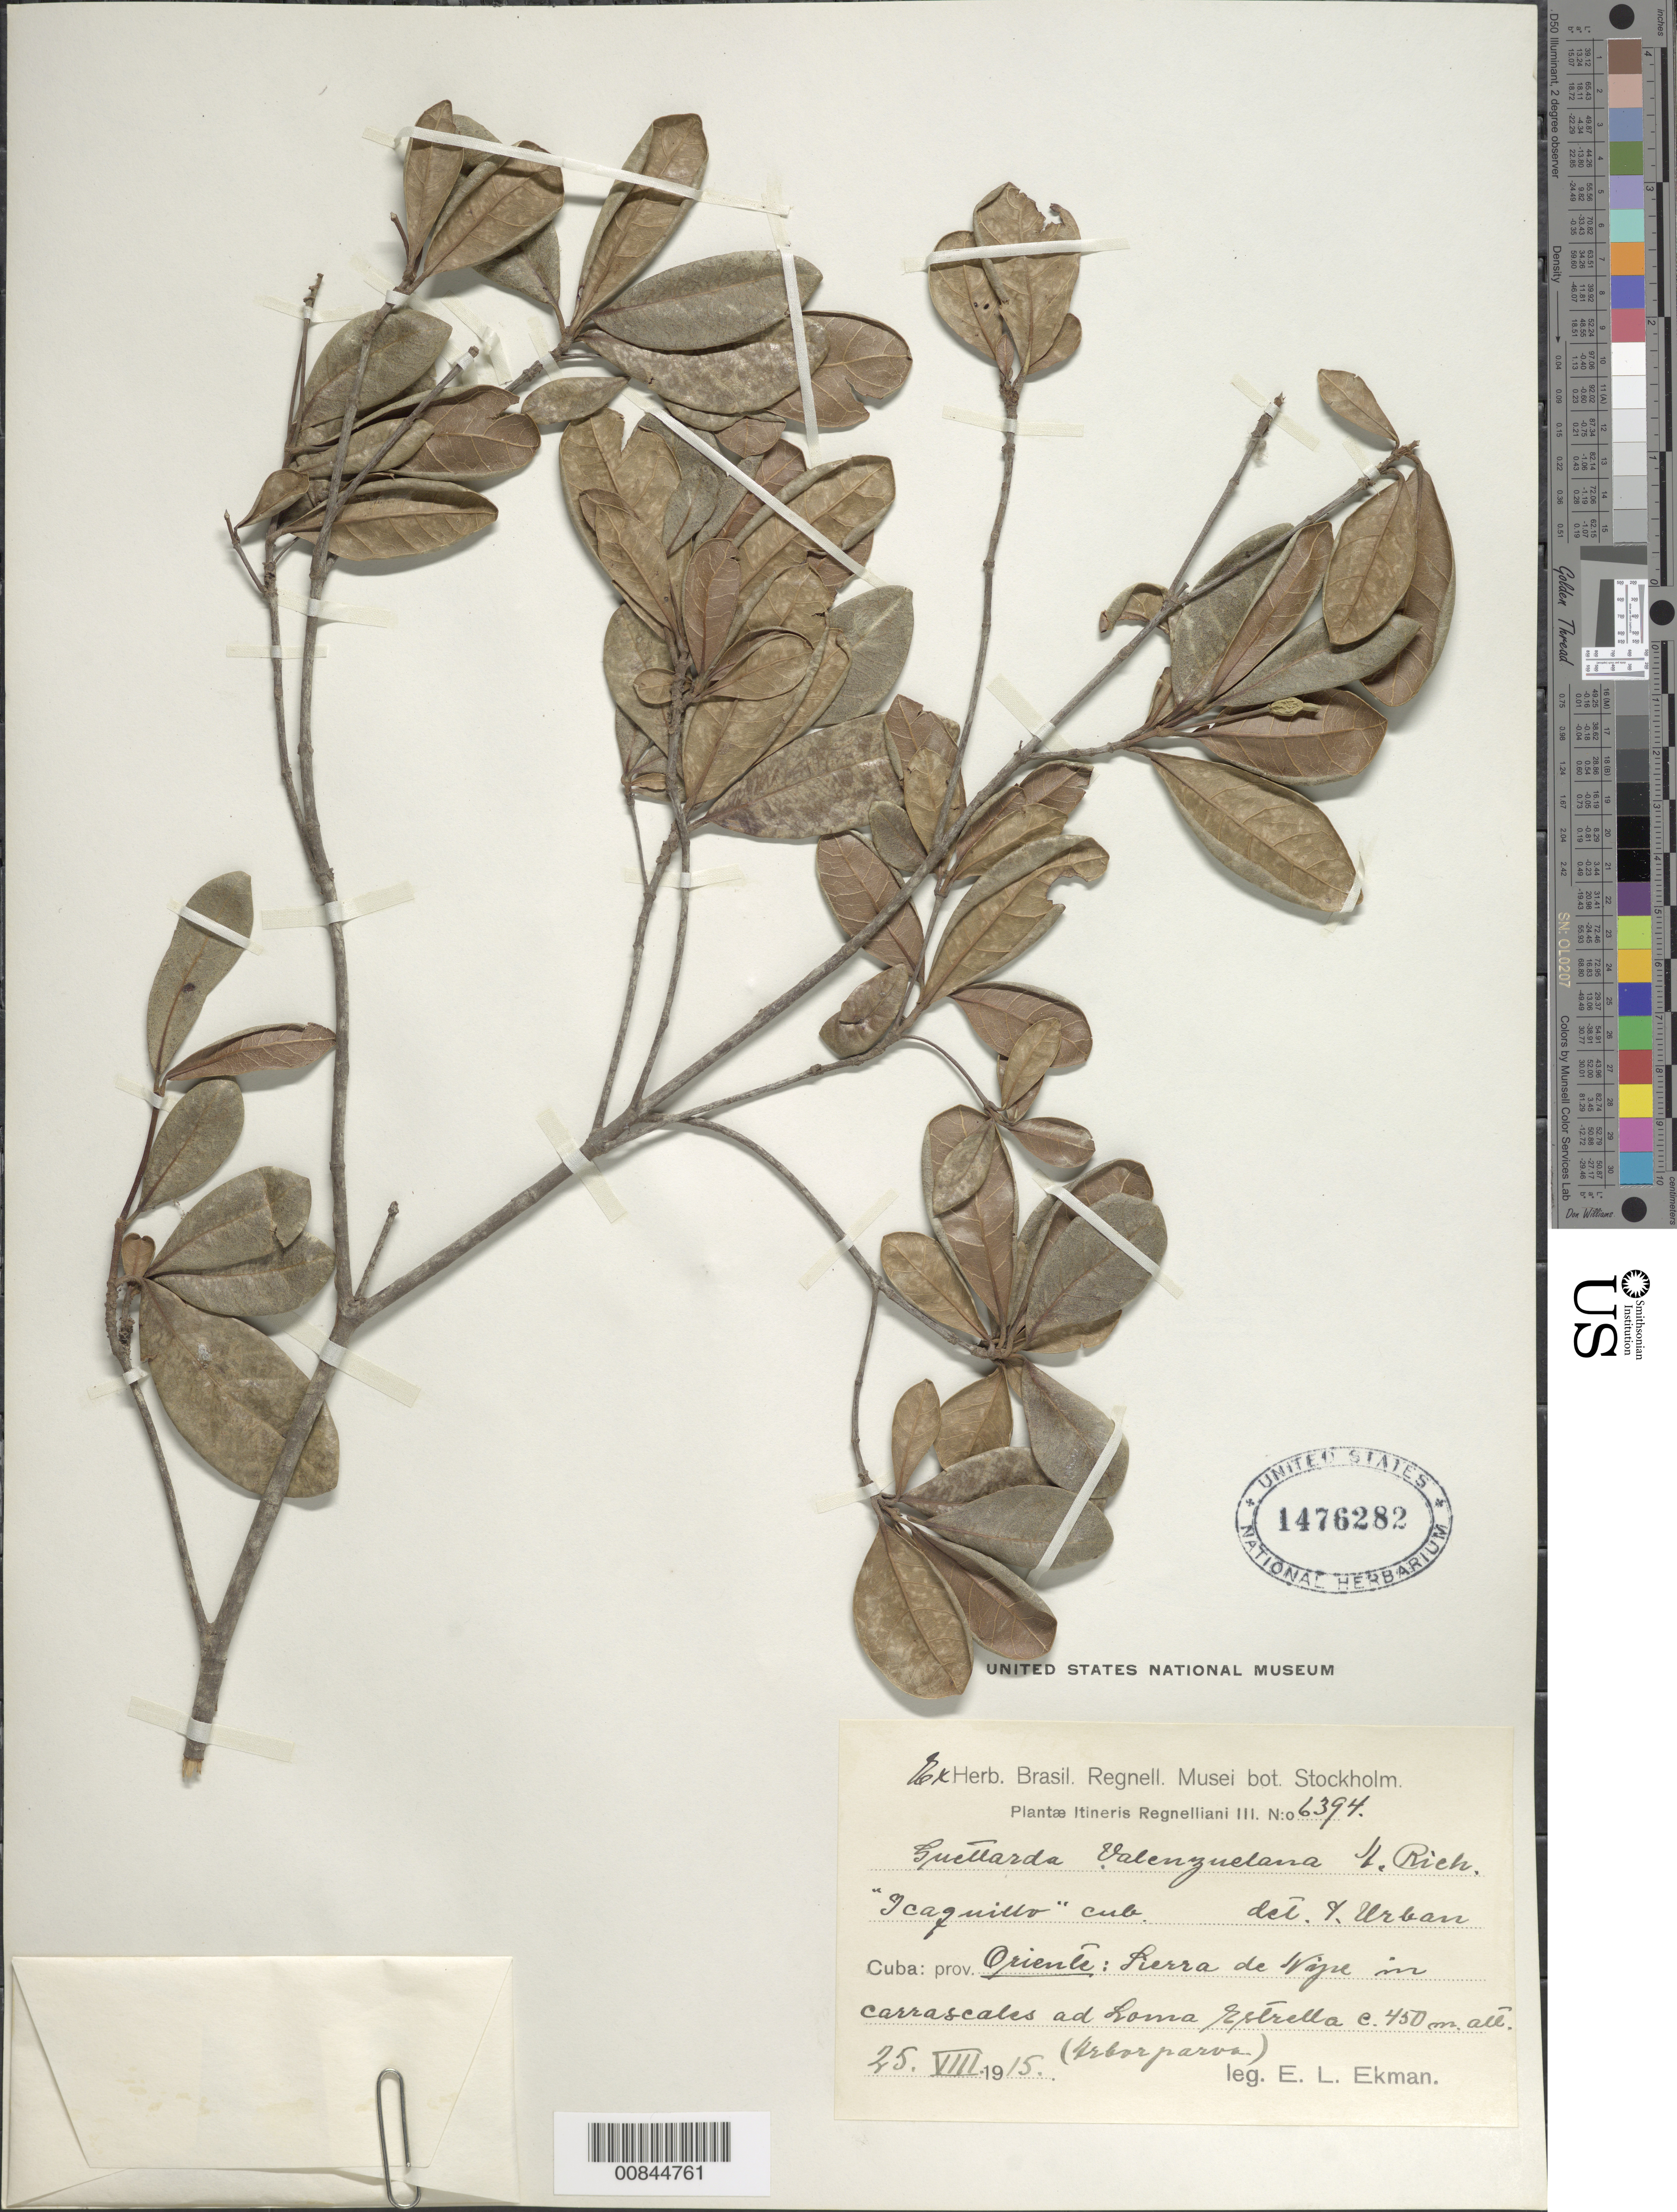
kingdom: Plantae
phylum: Tracheophyta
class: Magnoliopsida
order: Gentianales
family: Rubiaceae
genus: Guettarda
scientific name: Guettarda valenzuelana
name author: A. Rich.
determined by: Urban, Ignatz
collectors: E. L. Ekman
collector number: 6394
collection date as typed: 25 Aug 1915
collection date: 1915-08-25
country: Cuba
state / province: Oriente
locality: Ad Loma Estrella, Sierra de Nigre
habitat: In carrascales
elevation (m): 450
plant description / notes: Common name: Icaquillo; Common name language: Cub.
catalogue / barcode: US 1476282